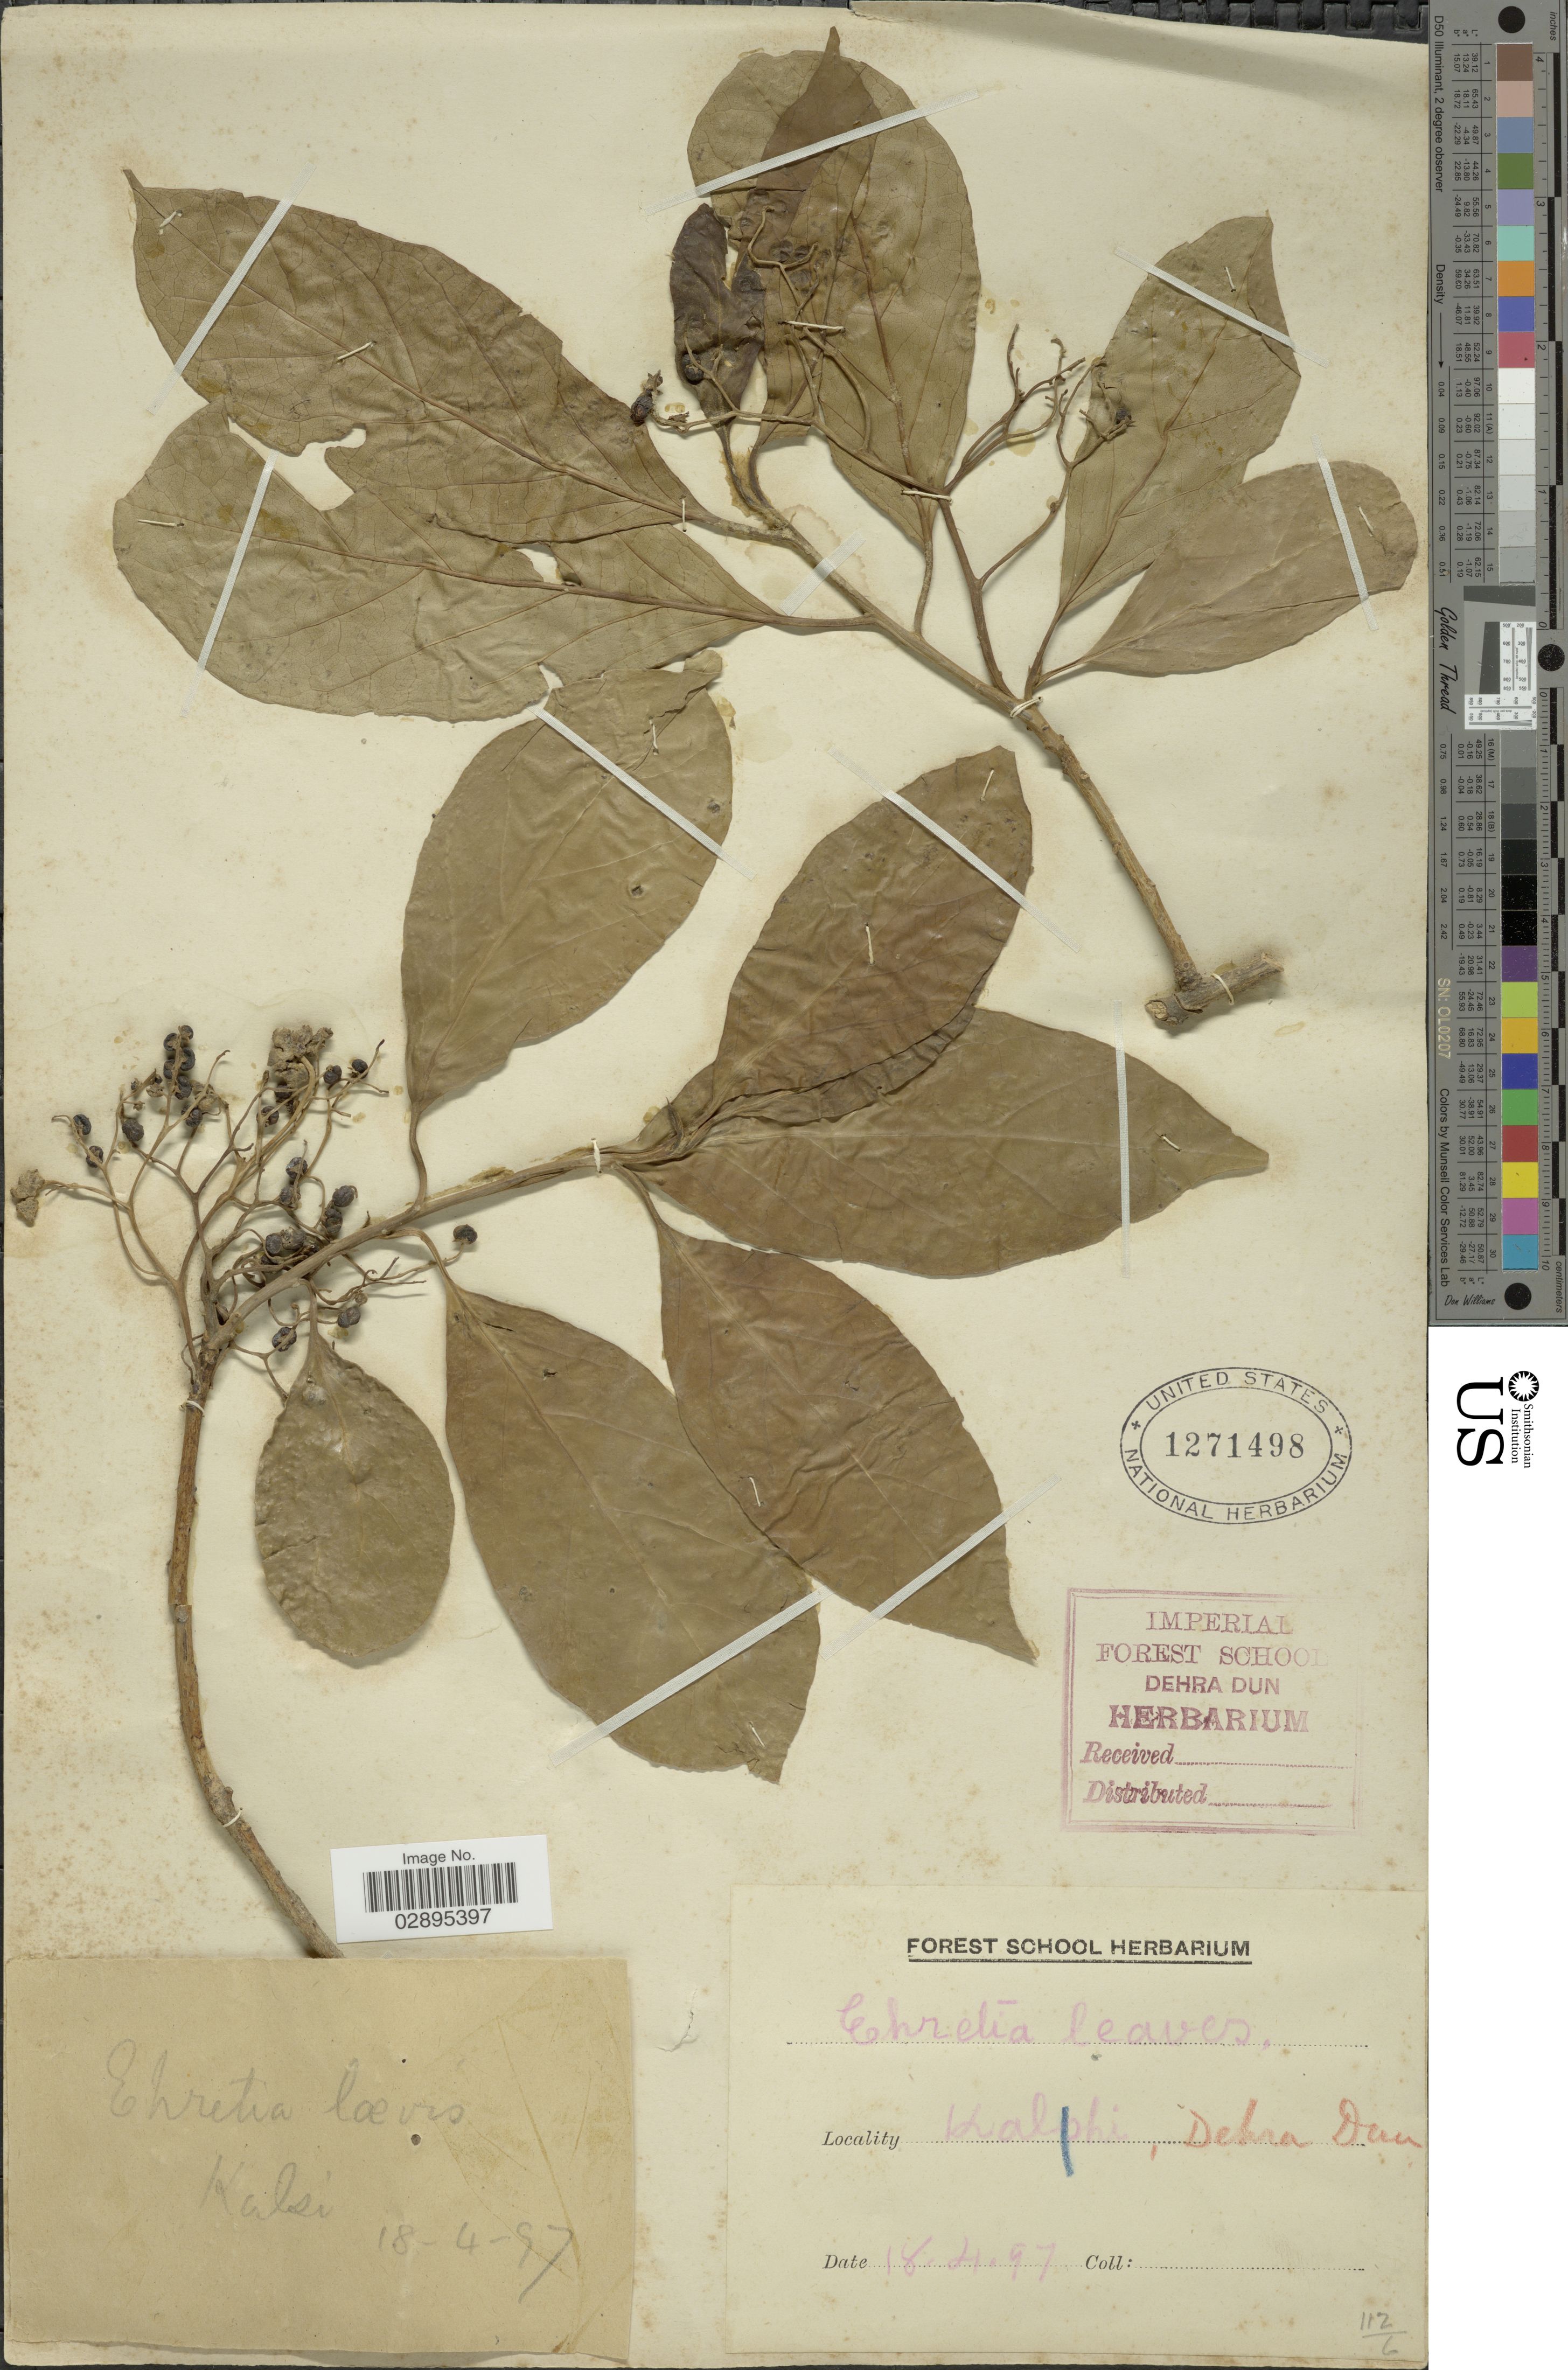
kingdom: Plantae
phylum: Tracheophyta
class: Magnoliopsida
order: Boraginales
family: Ehretiaceae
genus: Ehretia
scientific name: Ehretia laevis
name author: Roxb.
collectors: Ex herb. Forest School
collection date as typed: Transcribed d/m/y: 18/4/97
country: India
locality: Kalphi, Dehra Dun.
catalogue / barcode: US 1271498